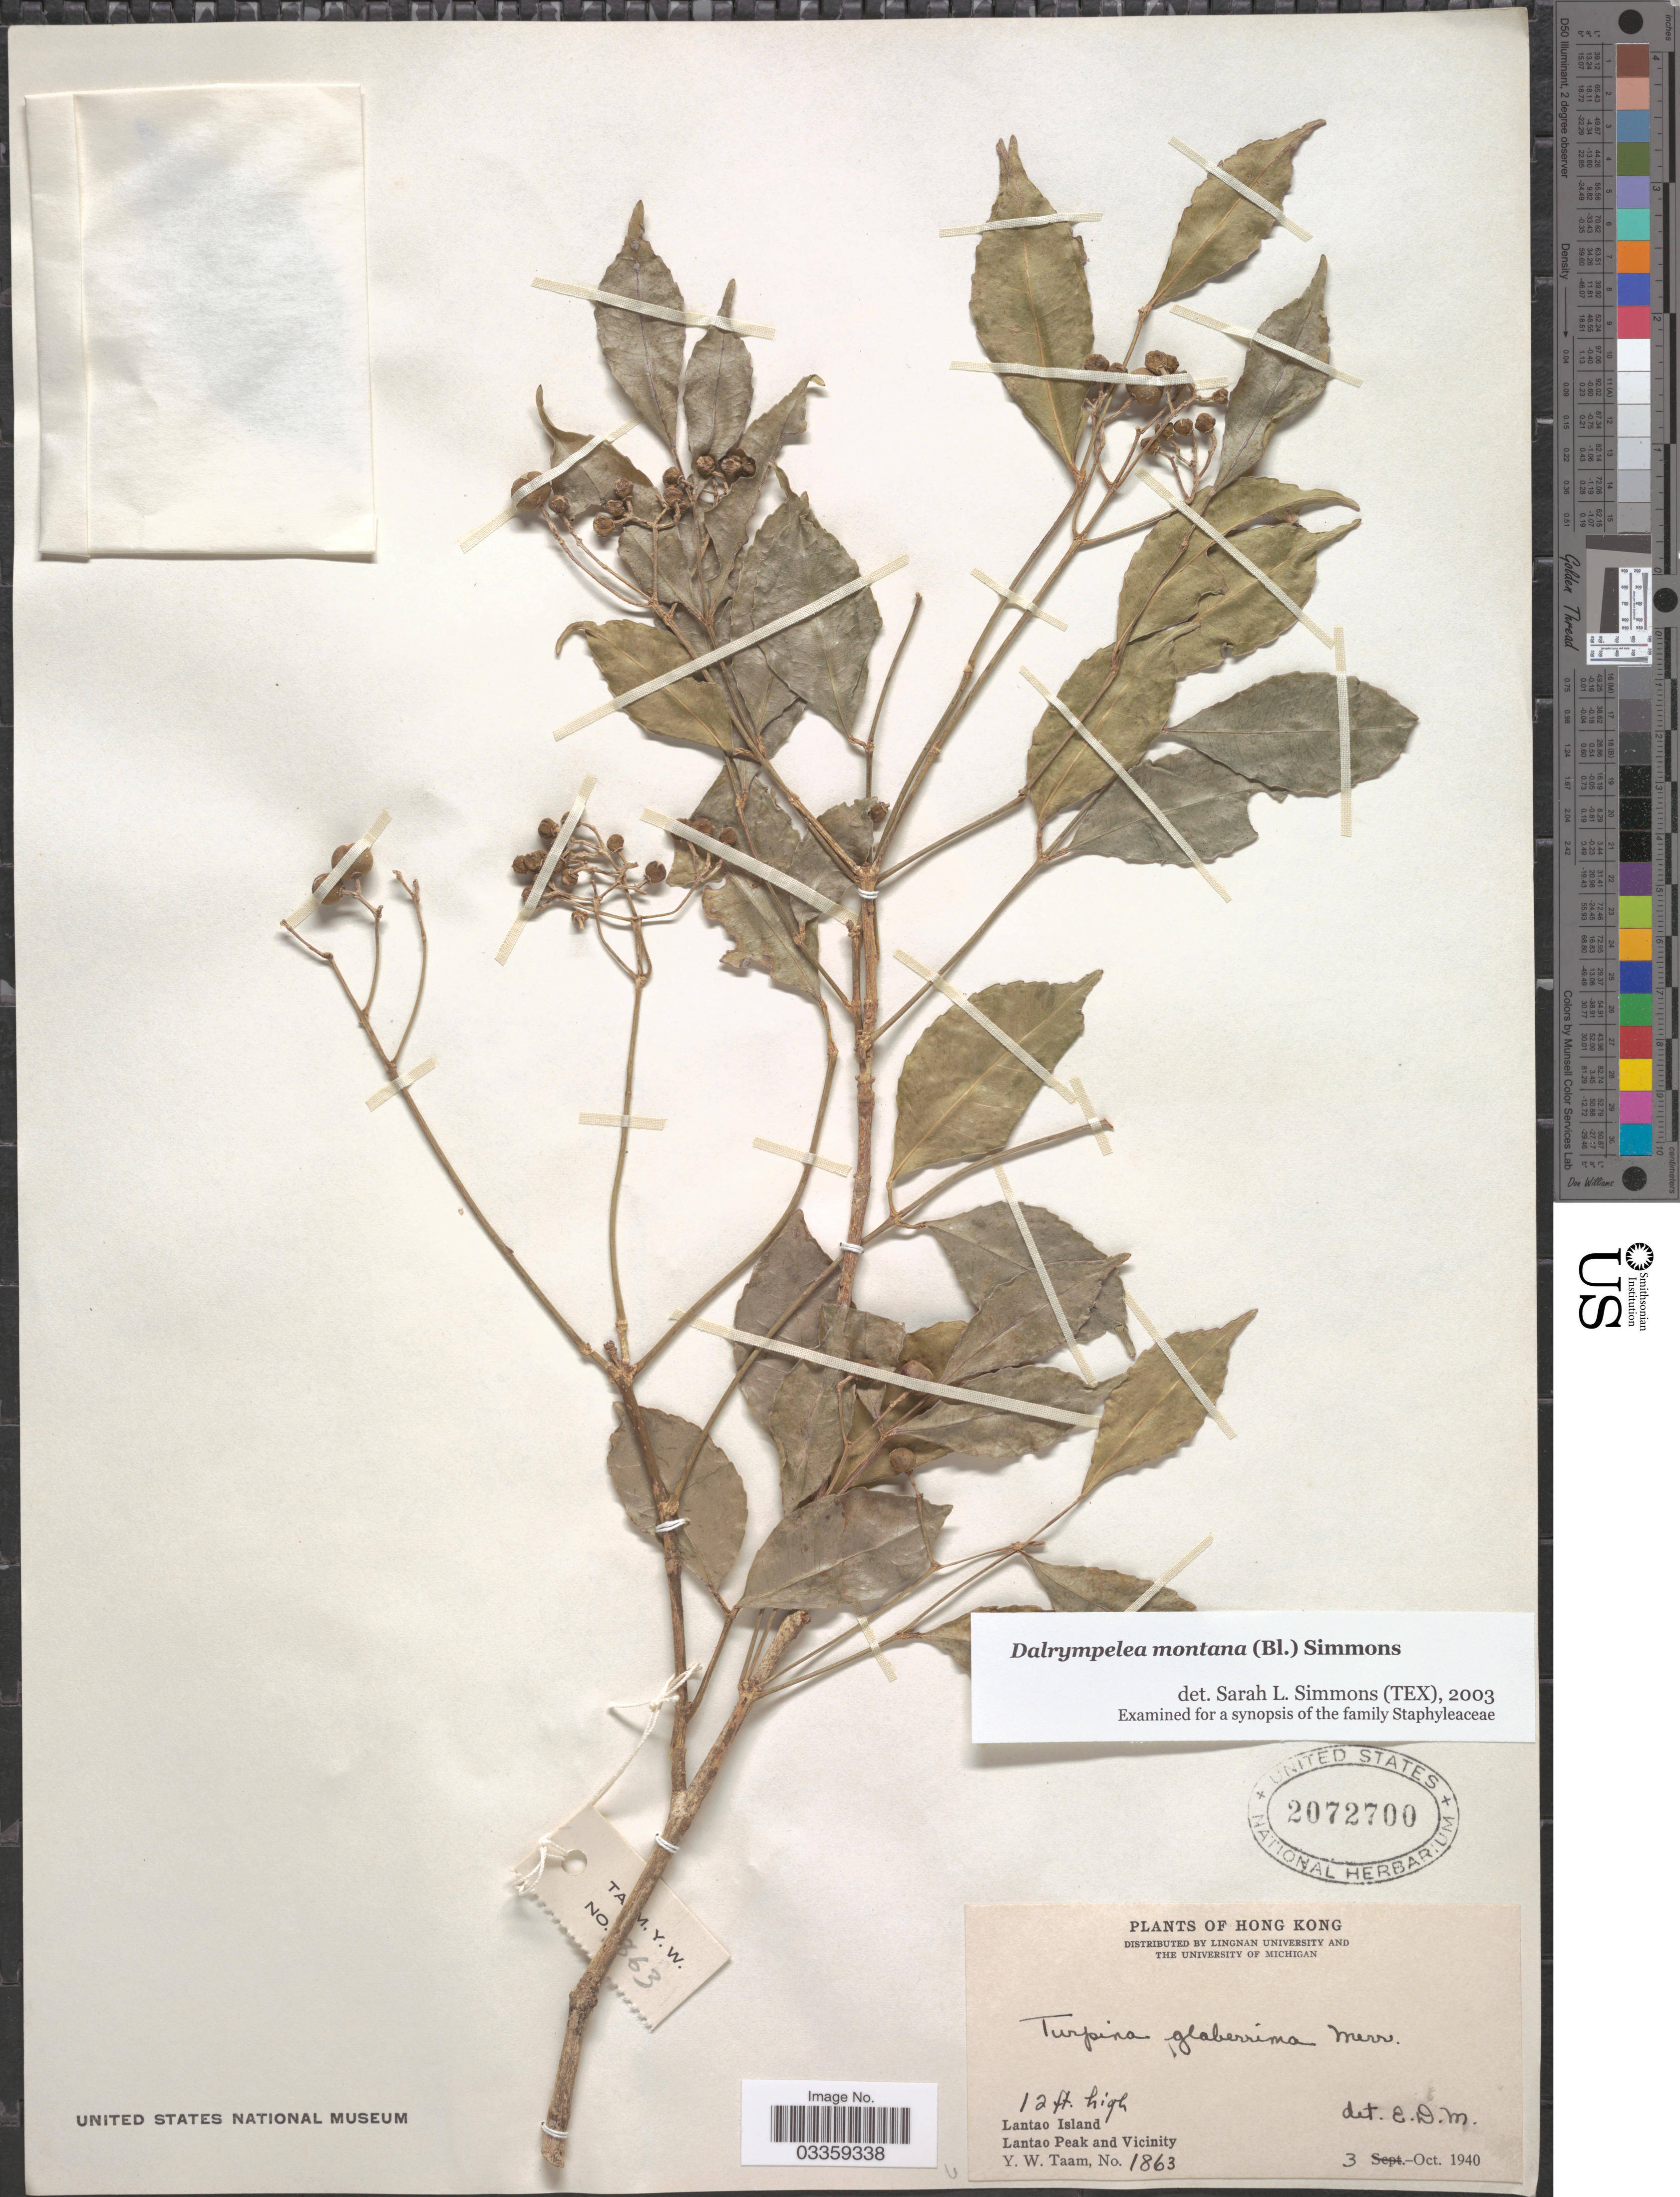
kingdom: Plantae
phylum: Tracheophyta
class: Magnoliopsida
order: Crossosomatales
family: Staphyleaceae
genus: Turpinia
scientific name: Turpinia montana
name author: (Blume) Kurz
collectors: Y. W. Taam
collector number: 1863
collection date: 1940-10-03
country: China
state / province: Hong Kong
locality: Lantao Island, Lantao Peak and Vicinity.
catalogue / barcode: US 2072700